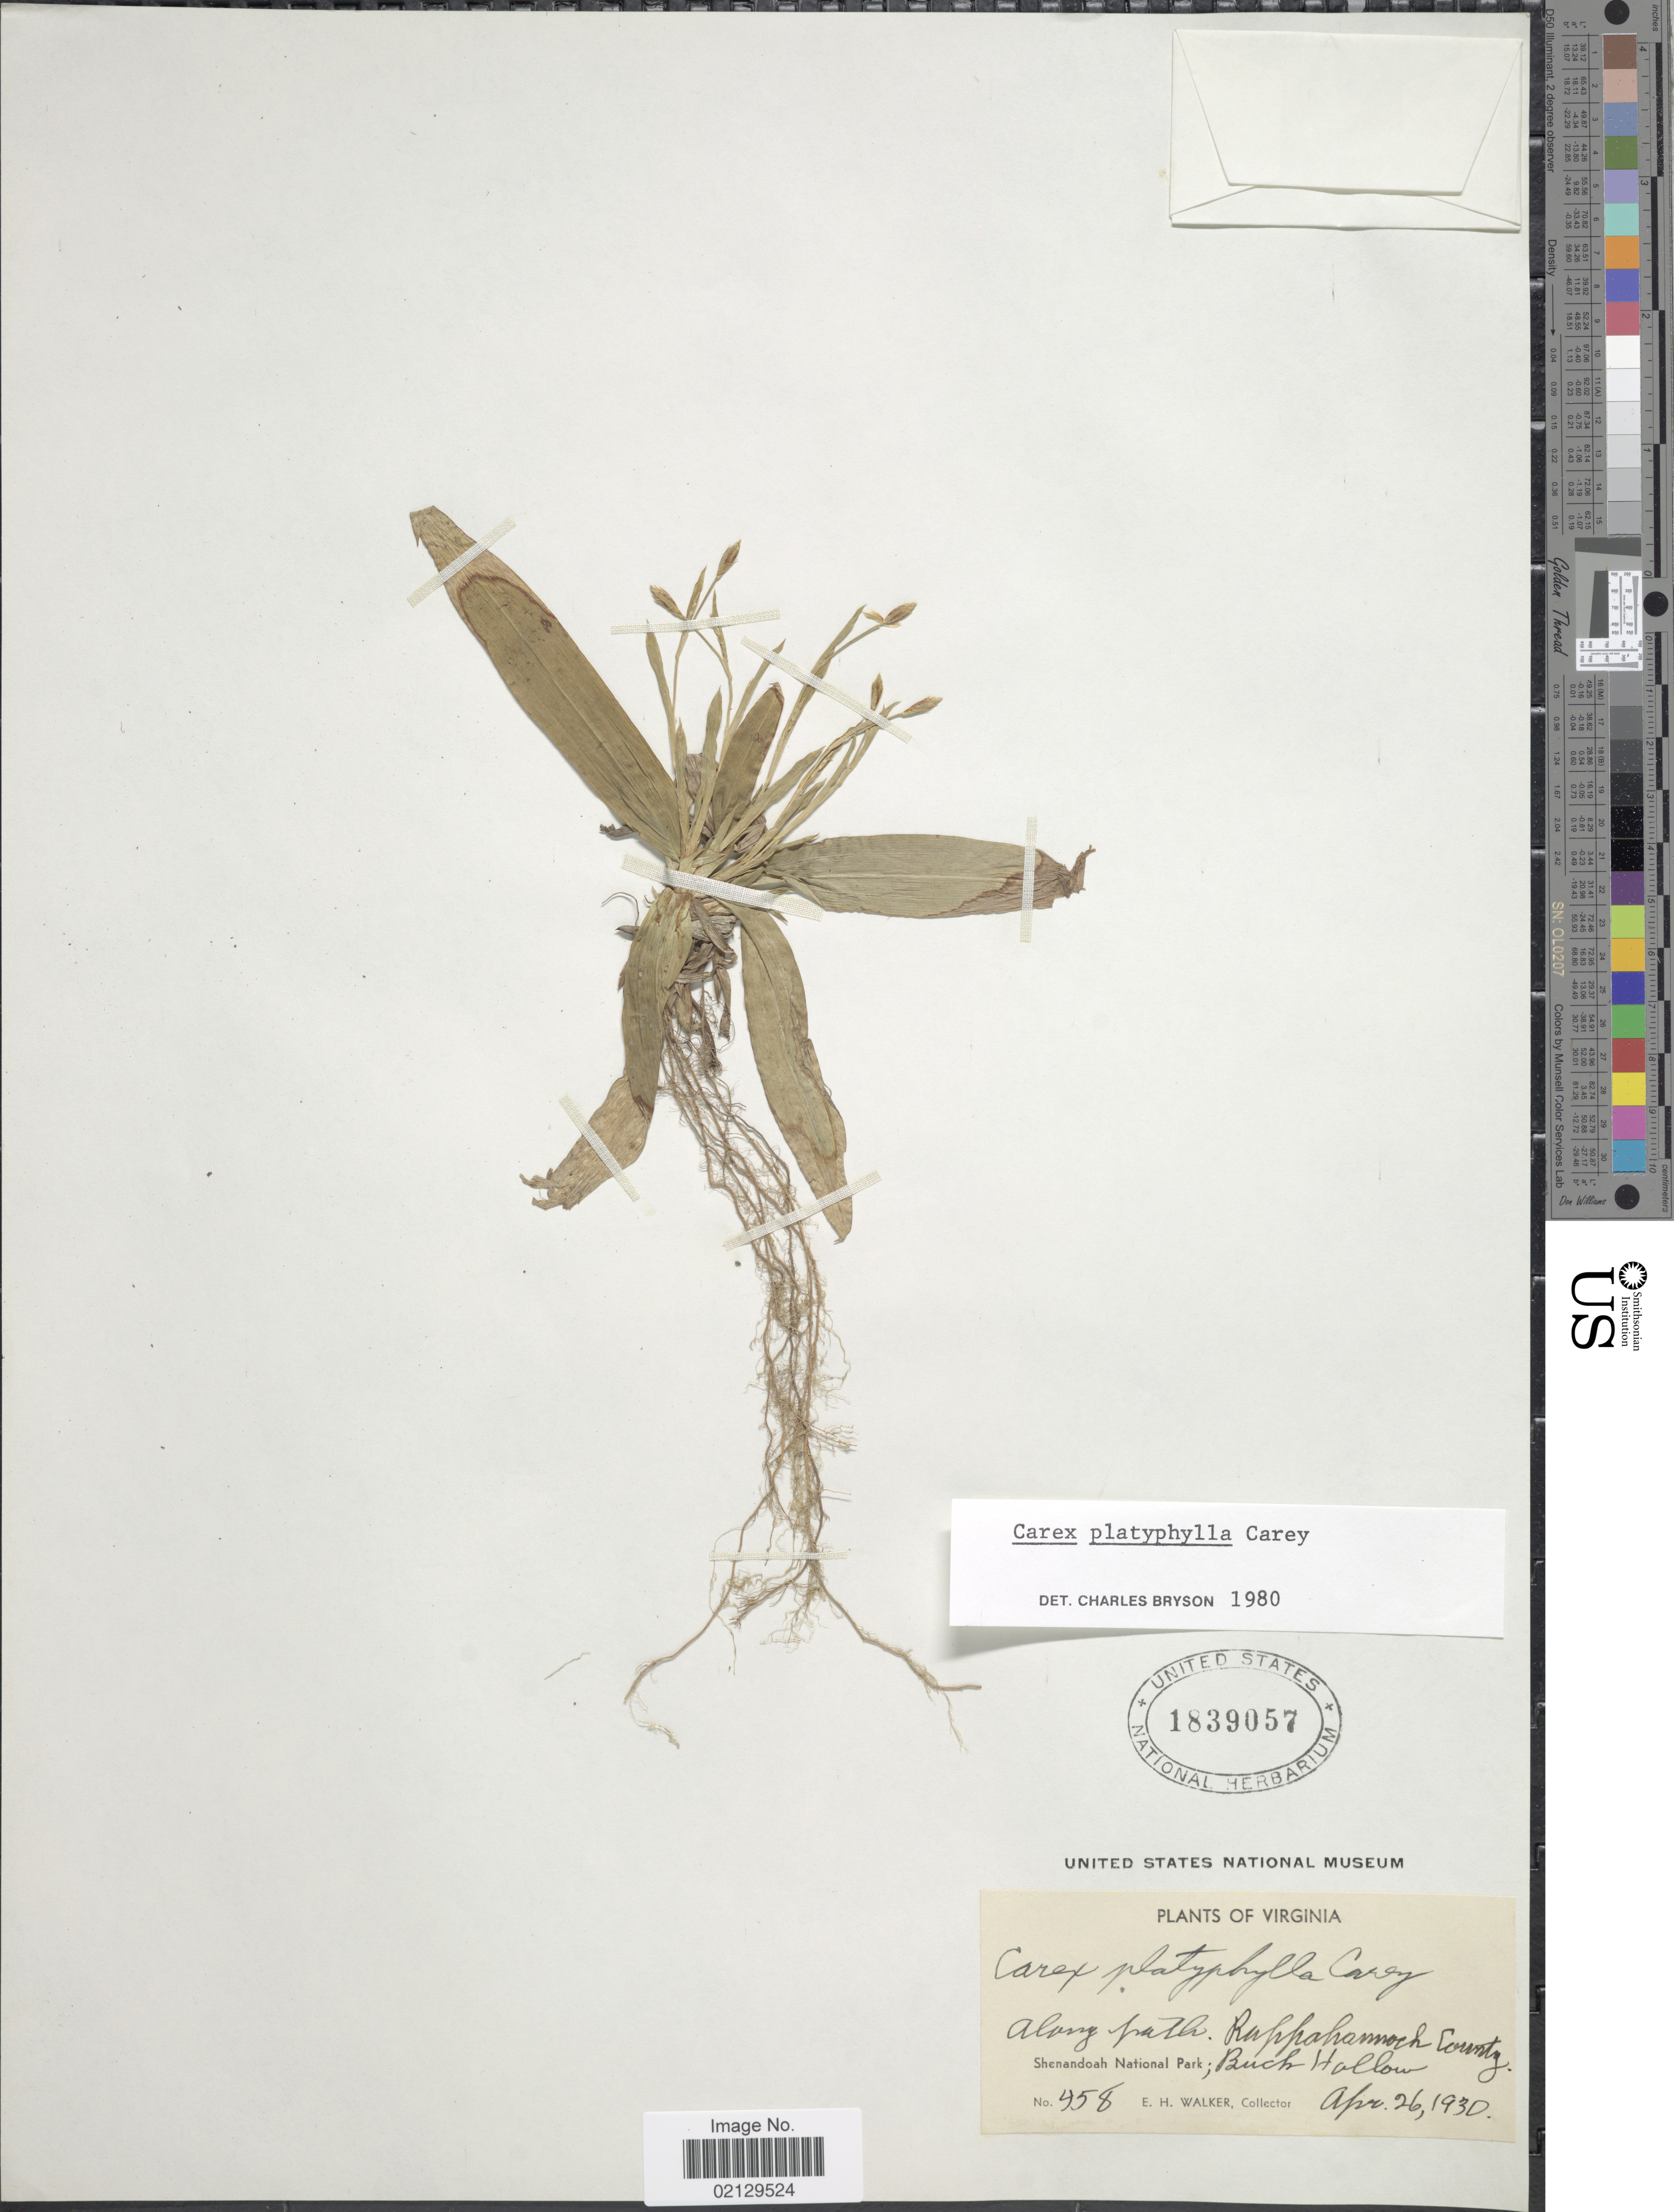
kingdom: Plantae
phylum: Tracheophyta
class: Liliopsida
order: Poales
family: Cyperaceae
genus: Carex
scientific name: Carex platyphylla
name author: J. Carey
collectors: E. H. Walker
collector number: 458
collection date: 1930-04-26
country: United States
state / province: Virginia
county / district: Rappahannock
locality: Along path, Shenandoah National Park, Buck Hollow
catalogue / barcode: US 1839057